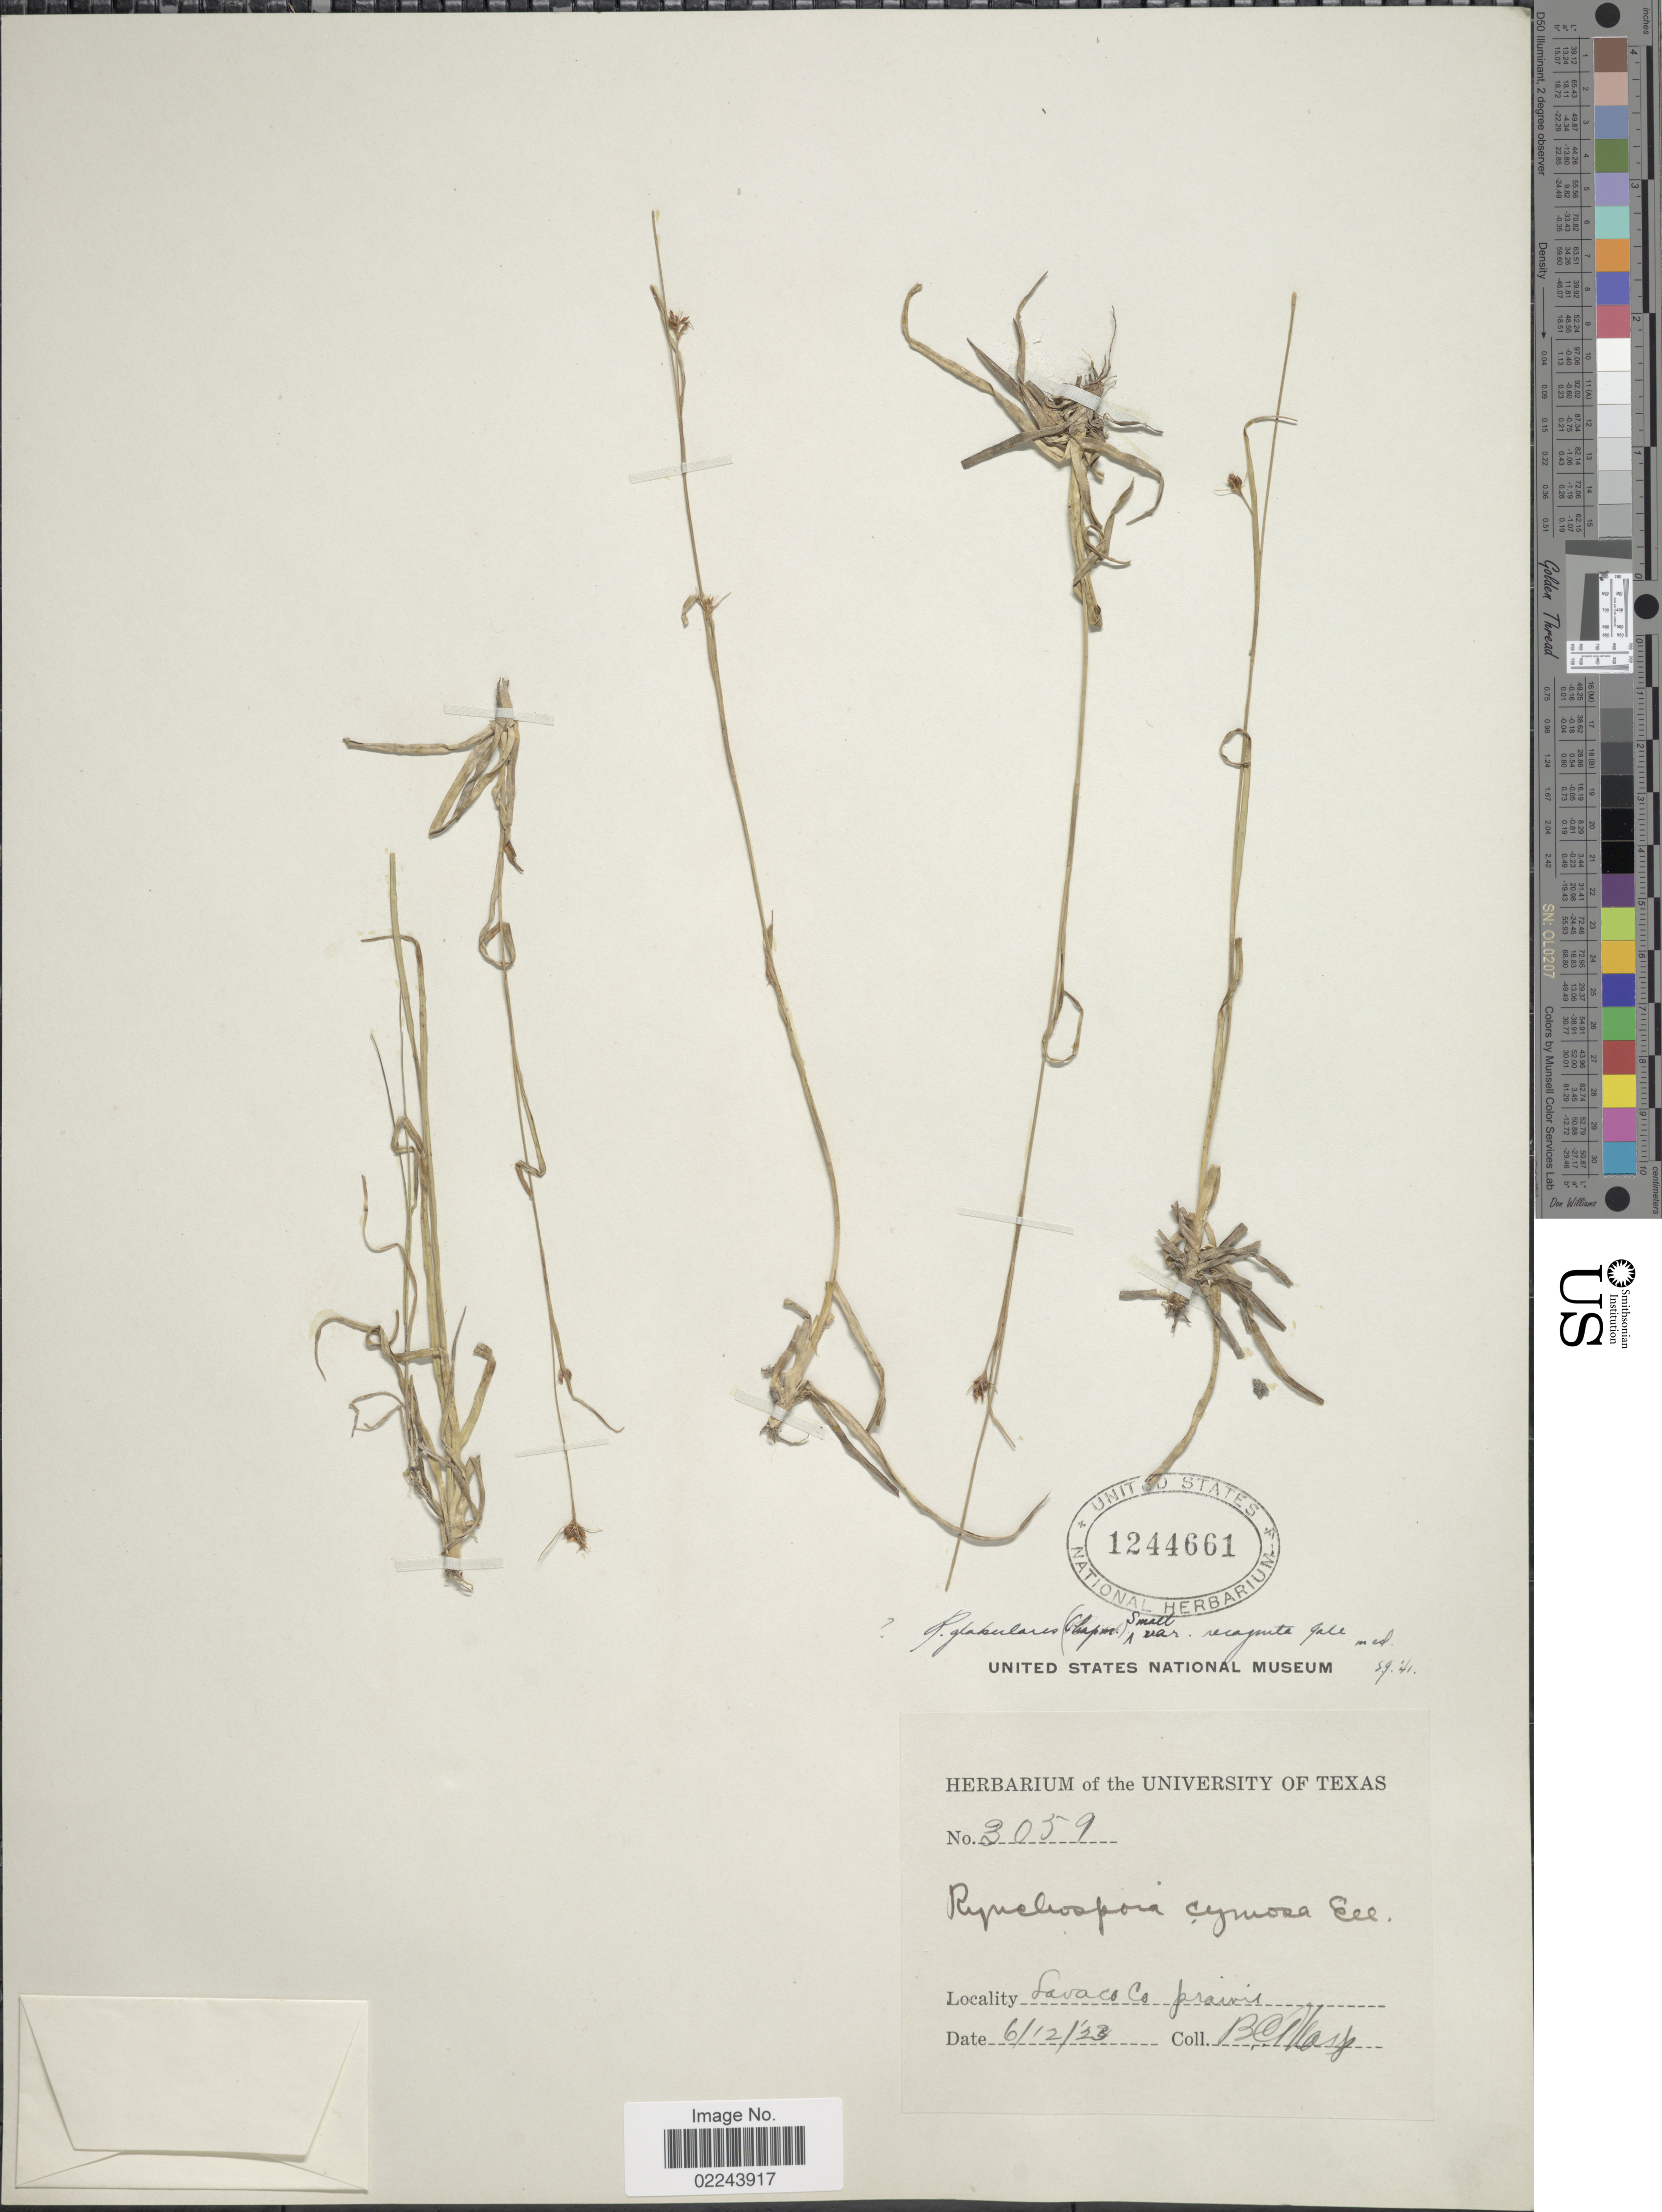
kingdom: Plantae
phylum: Tracheophyta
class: Liliopsida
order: Poales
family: Cyperaceae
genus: Rhynchospora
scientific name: Rhynchospora recognita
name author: (Gale) Kral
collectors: B. C. Tharp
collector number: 3059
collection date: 1923-06-12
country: United States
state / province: Texas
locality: Lavaco Co.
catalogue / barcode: US 1244661